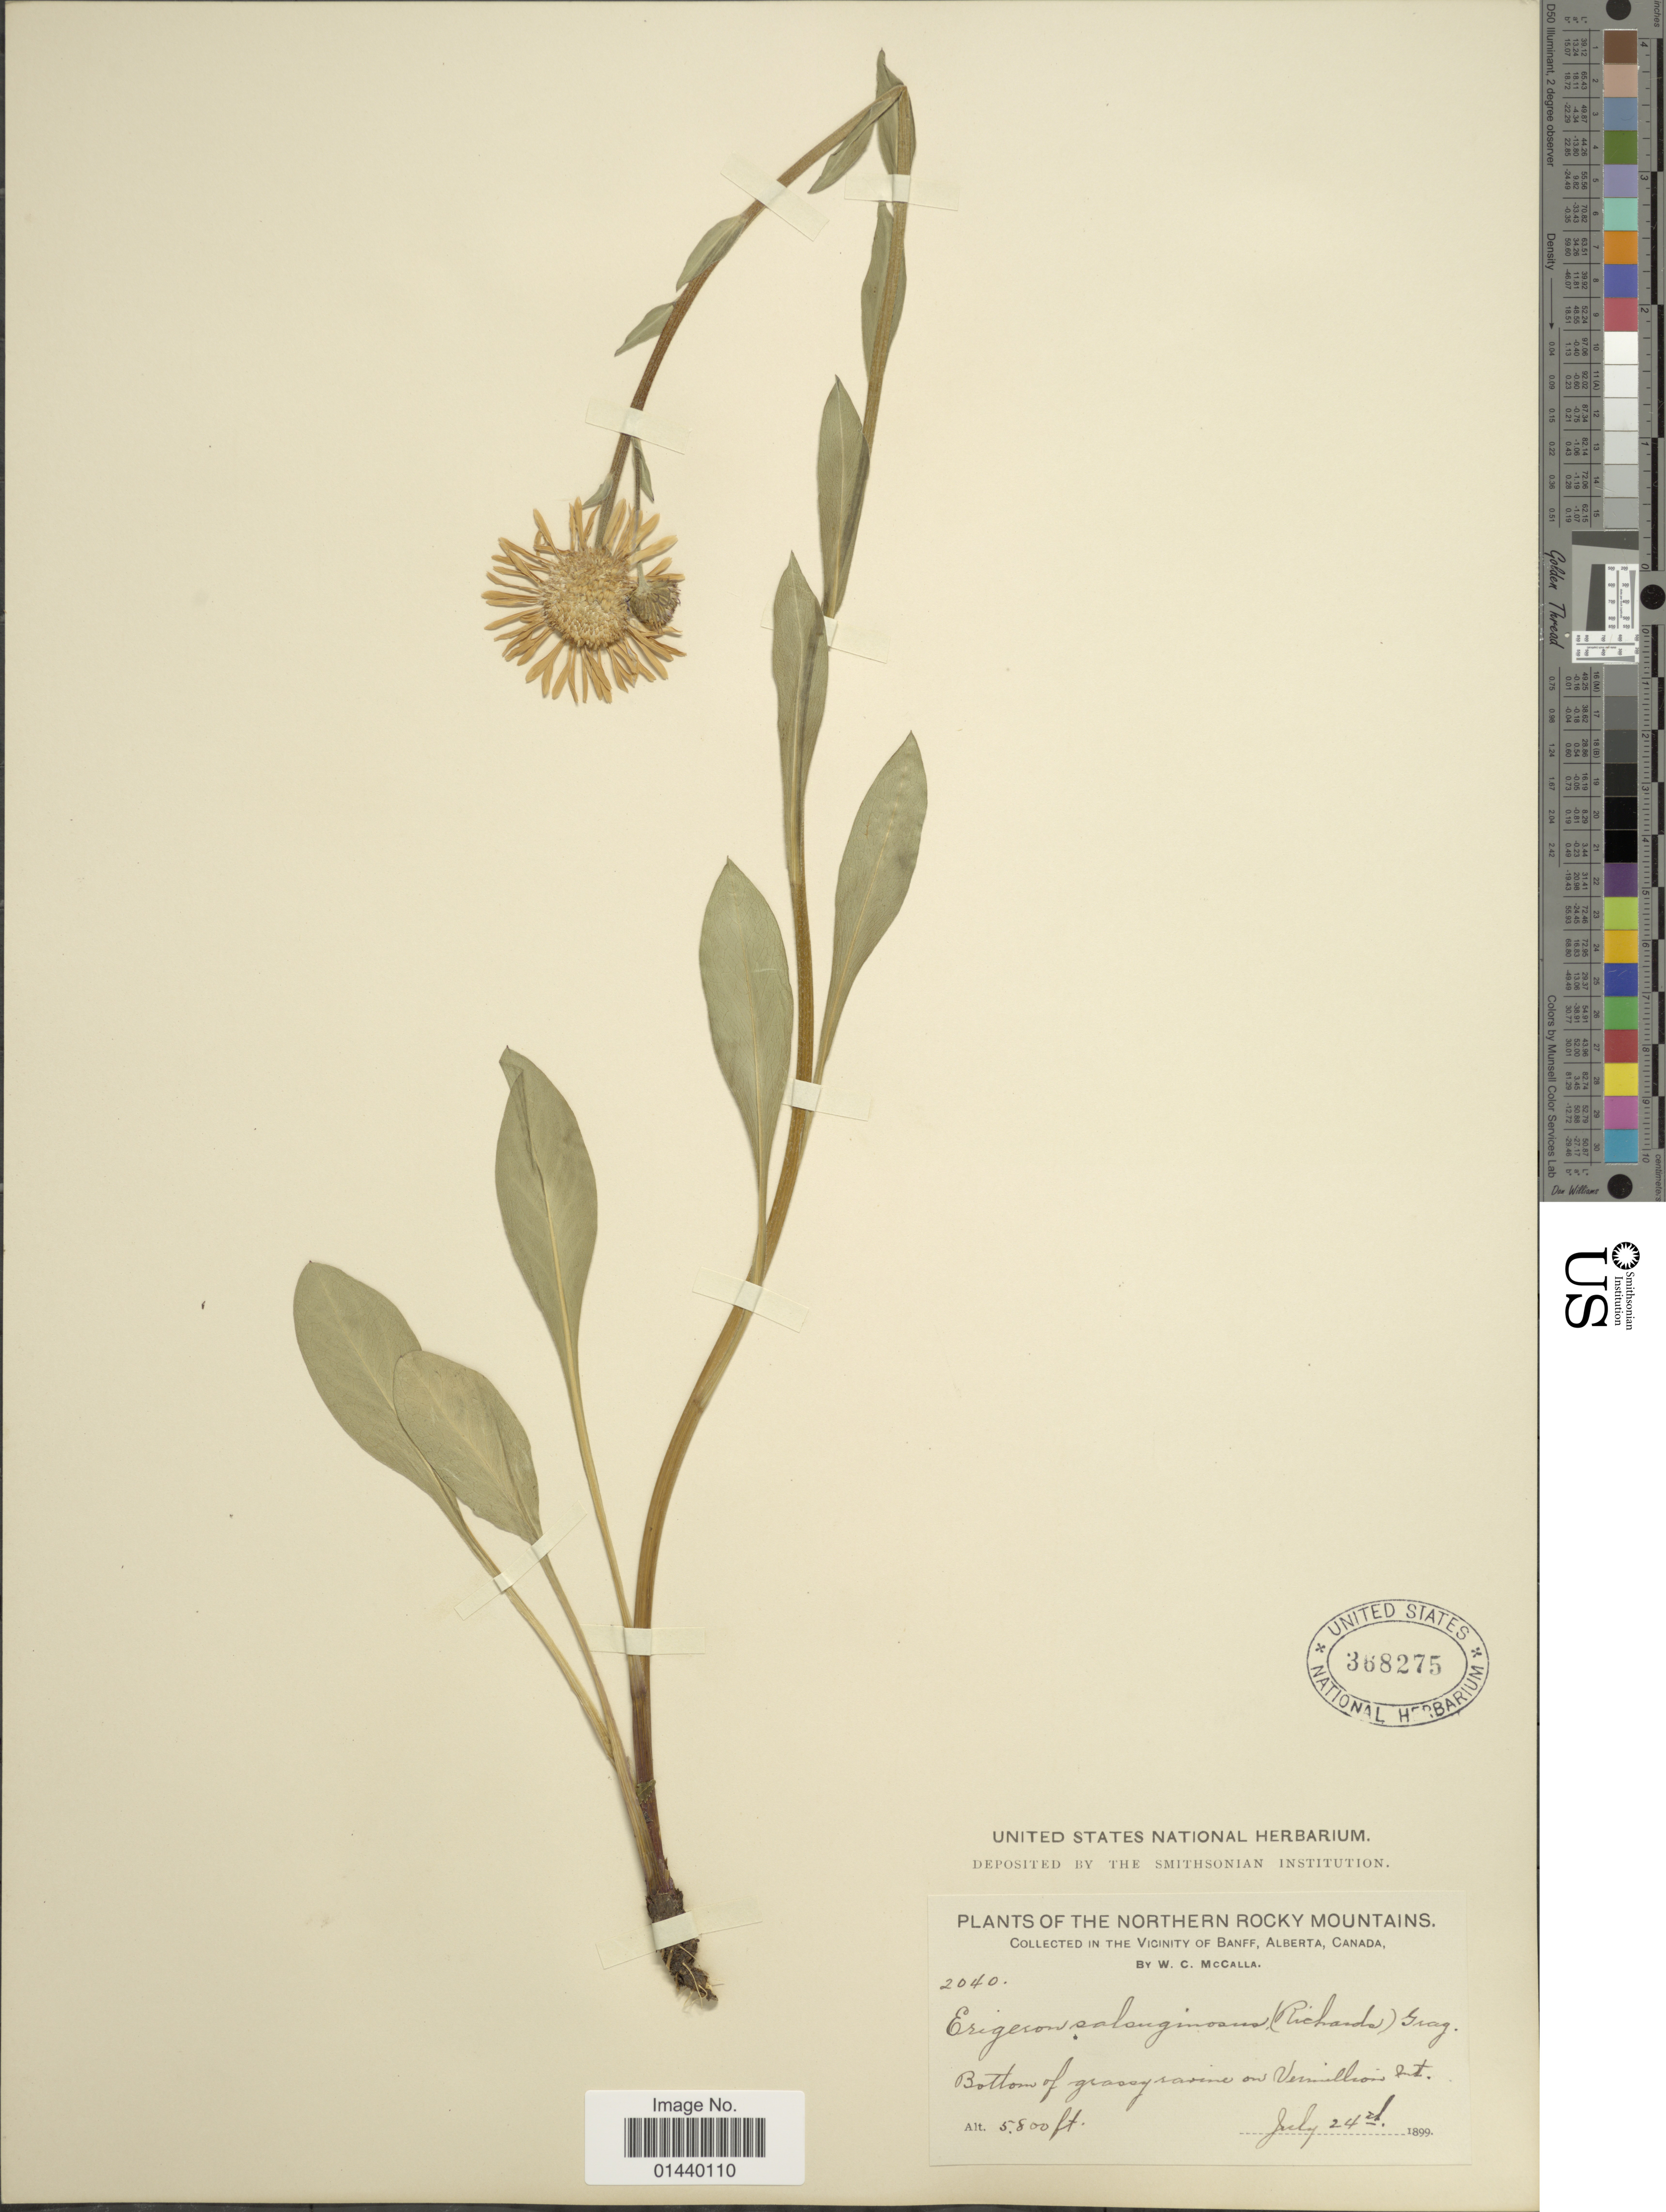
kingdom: Plantae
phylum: Tracheophyta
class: Magnoliopsida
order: Asterales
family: Asteraceae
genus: Erigeron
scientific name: Erigeron salsuginosus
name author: (Richardson ex R. Br.) A. Gray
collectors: W. McCalla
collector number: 2040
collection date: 1899-07-24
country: Canada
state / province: Alberta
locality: Northern Rocky Mountains. In the Vicinity of Banff. Bottom of grassy ravine on Vermillion Mt.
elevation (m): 1768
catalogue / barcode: US 368275